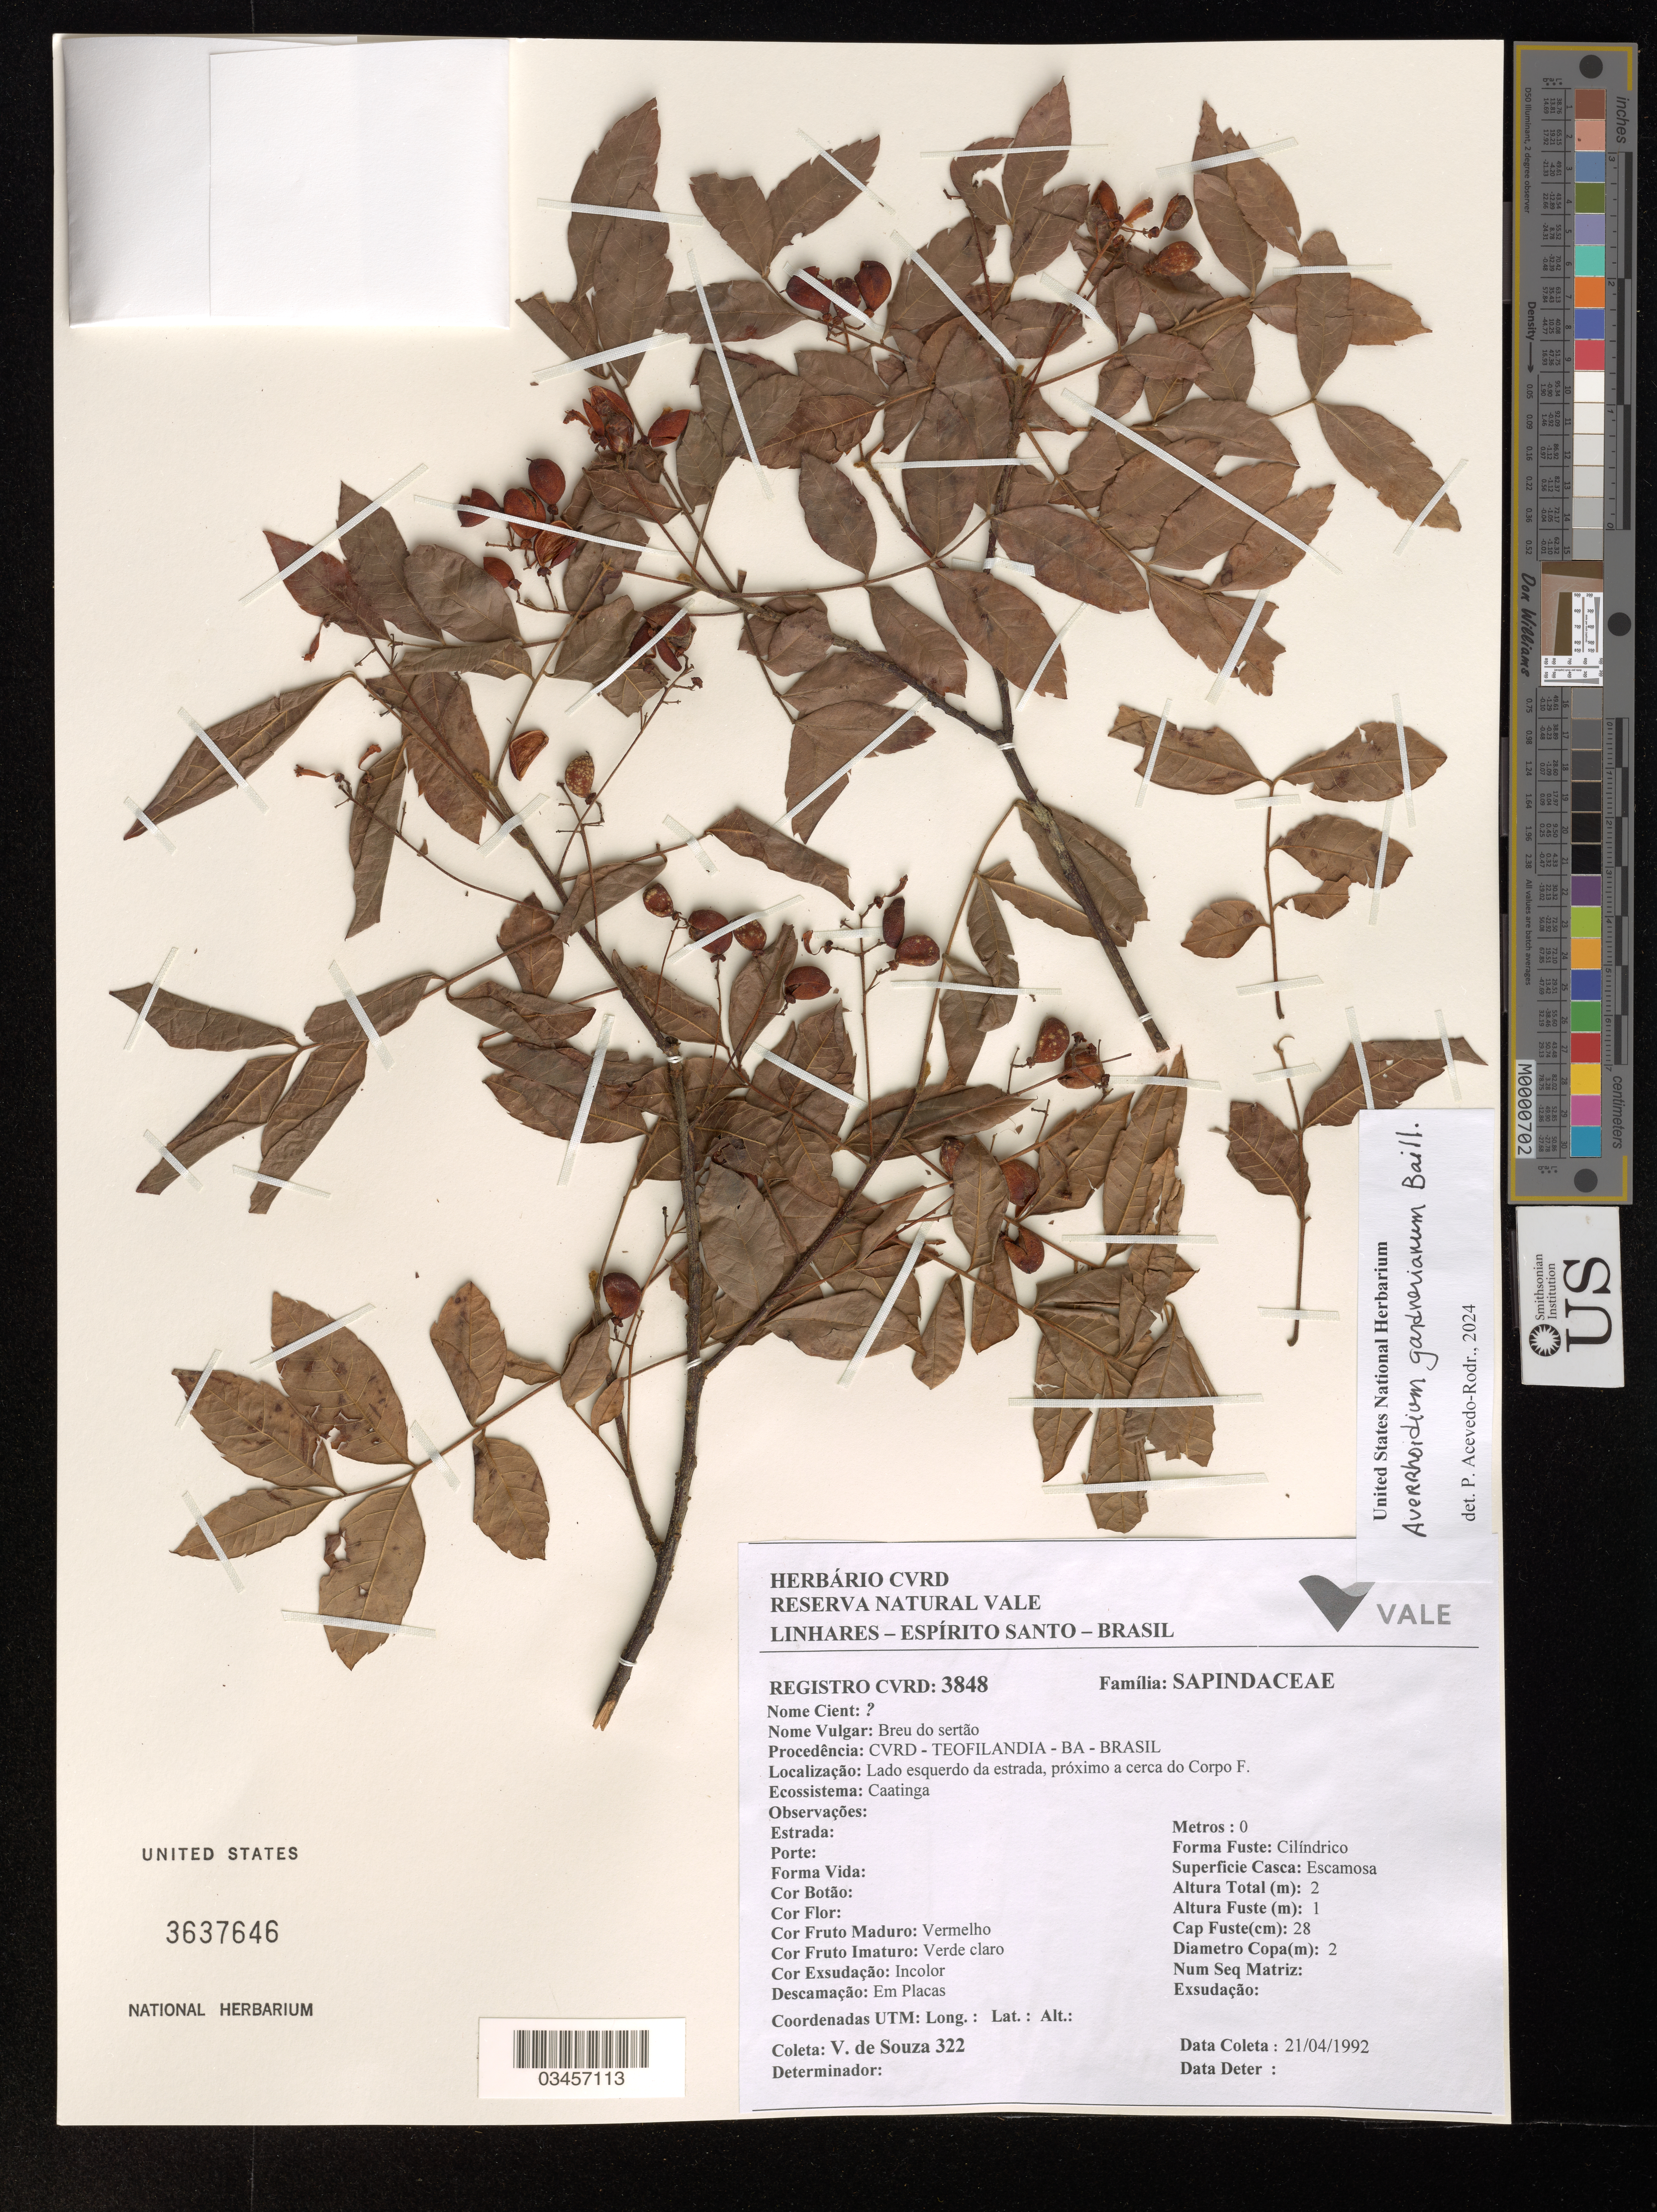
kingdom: Plantae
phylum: Tracheophyta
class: Magnoliopsida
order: Sapindales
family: Sapindaceae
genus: Averrhoidium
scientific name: Averrhoidium gardnerianum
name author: Baill.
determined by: Acevedo-Rodriguez, P., (US), Smithsonian Institution - National Museum of Natural History (UNITED STATES)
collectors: V. de Souza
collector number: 322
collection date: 1992-04-21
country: Brazil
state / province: Espirito Santo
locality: Linhares. CVRD-teofilandia-BA. Lado esquerdo da estrada, próximo a cerca do Corpo F.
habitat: Caatinga.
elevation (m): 0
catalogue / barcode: US 3637646